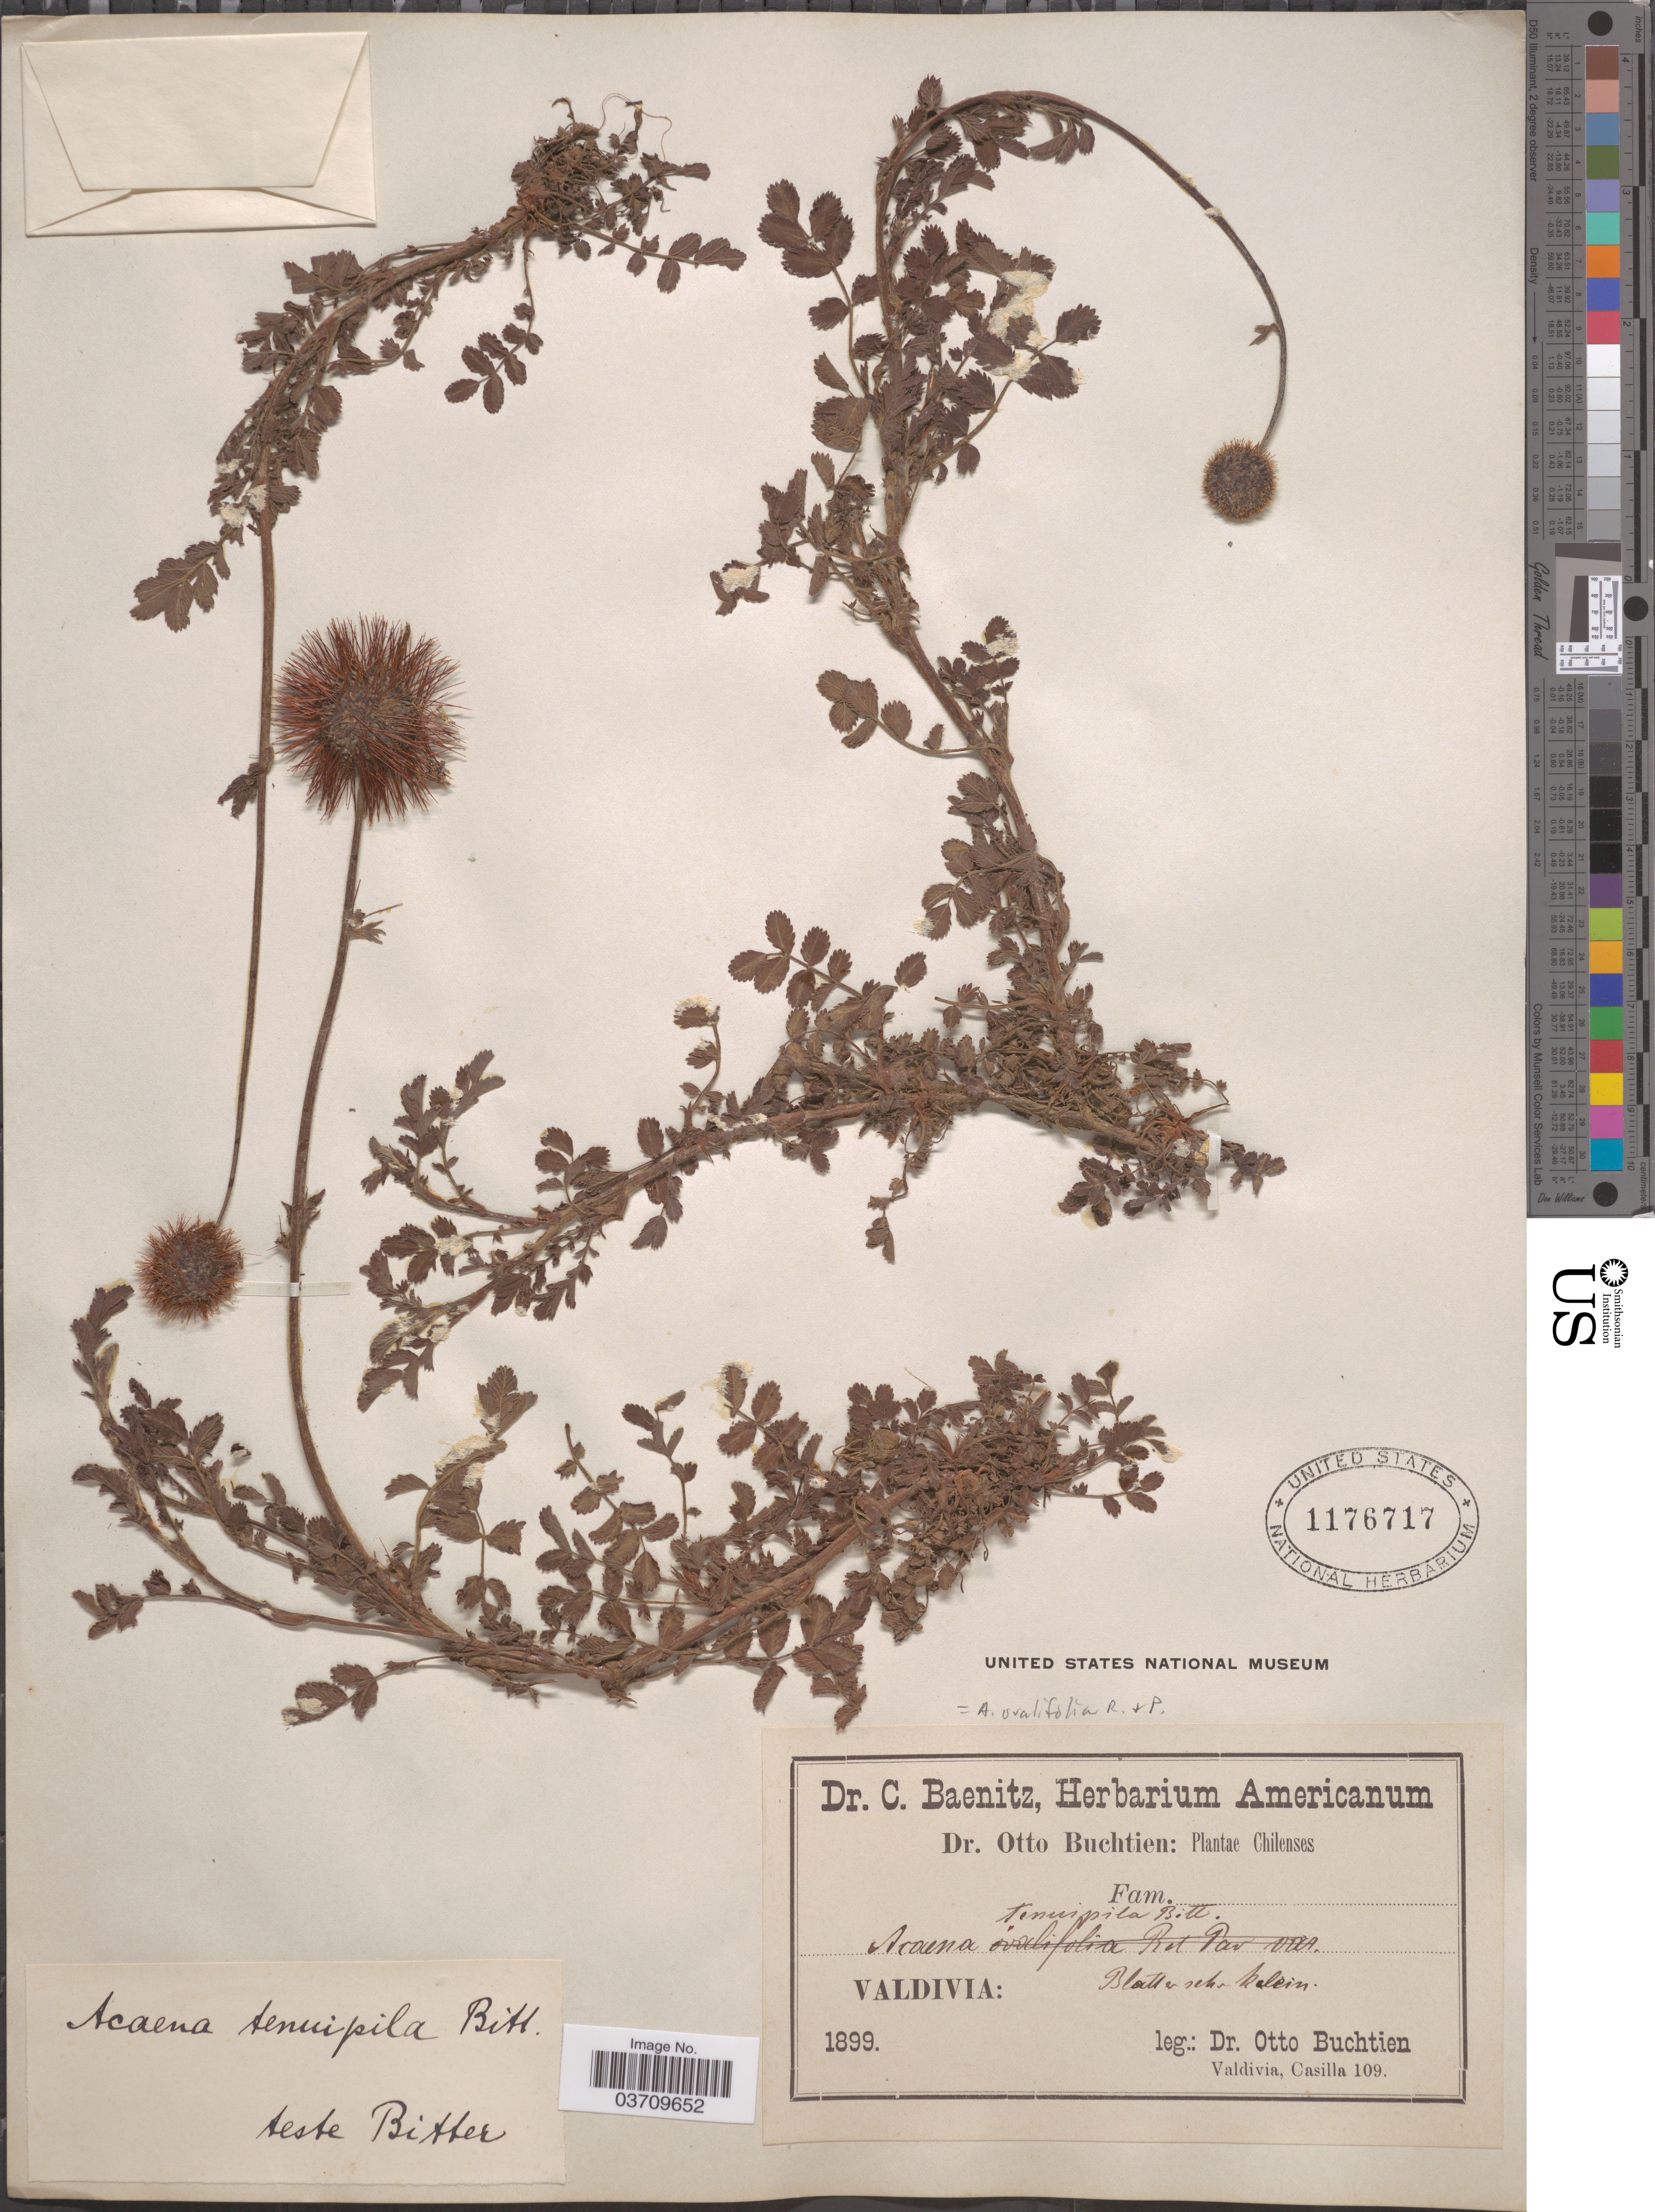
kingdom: Plantae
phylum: Tracheophyta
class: Magnoliopsida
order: Rosales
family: Rosaceae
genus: Acaena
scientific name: Acaena ovalifolia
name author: Ruiz & Pav.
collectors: O. Buchtien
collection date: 1899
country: Chile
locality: Valdivia: Blatter sehr kalein.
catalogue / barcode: US 1176717